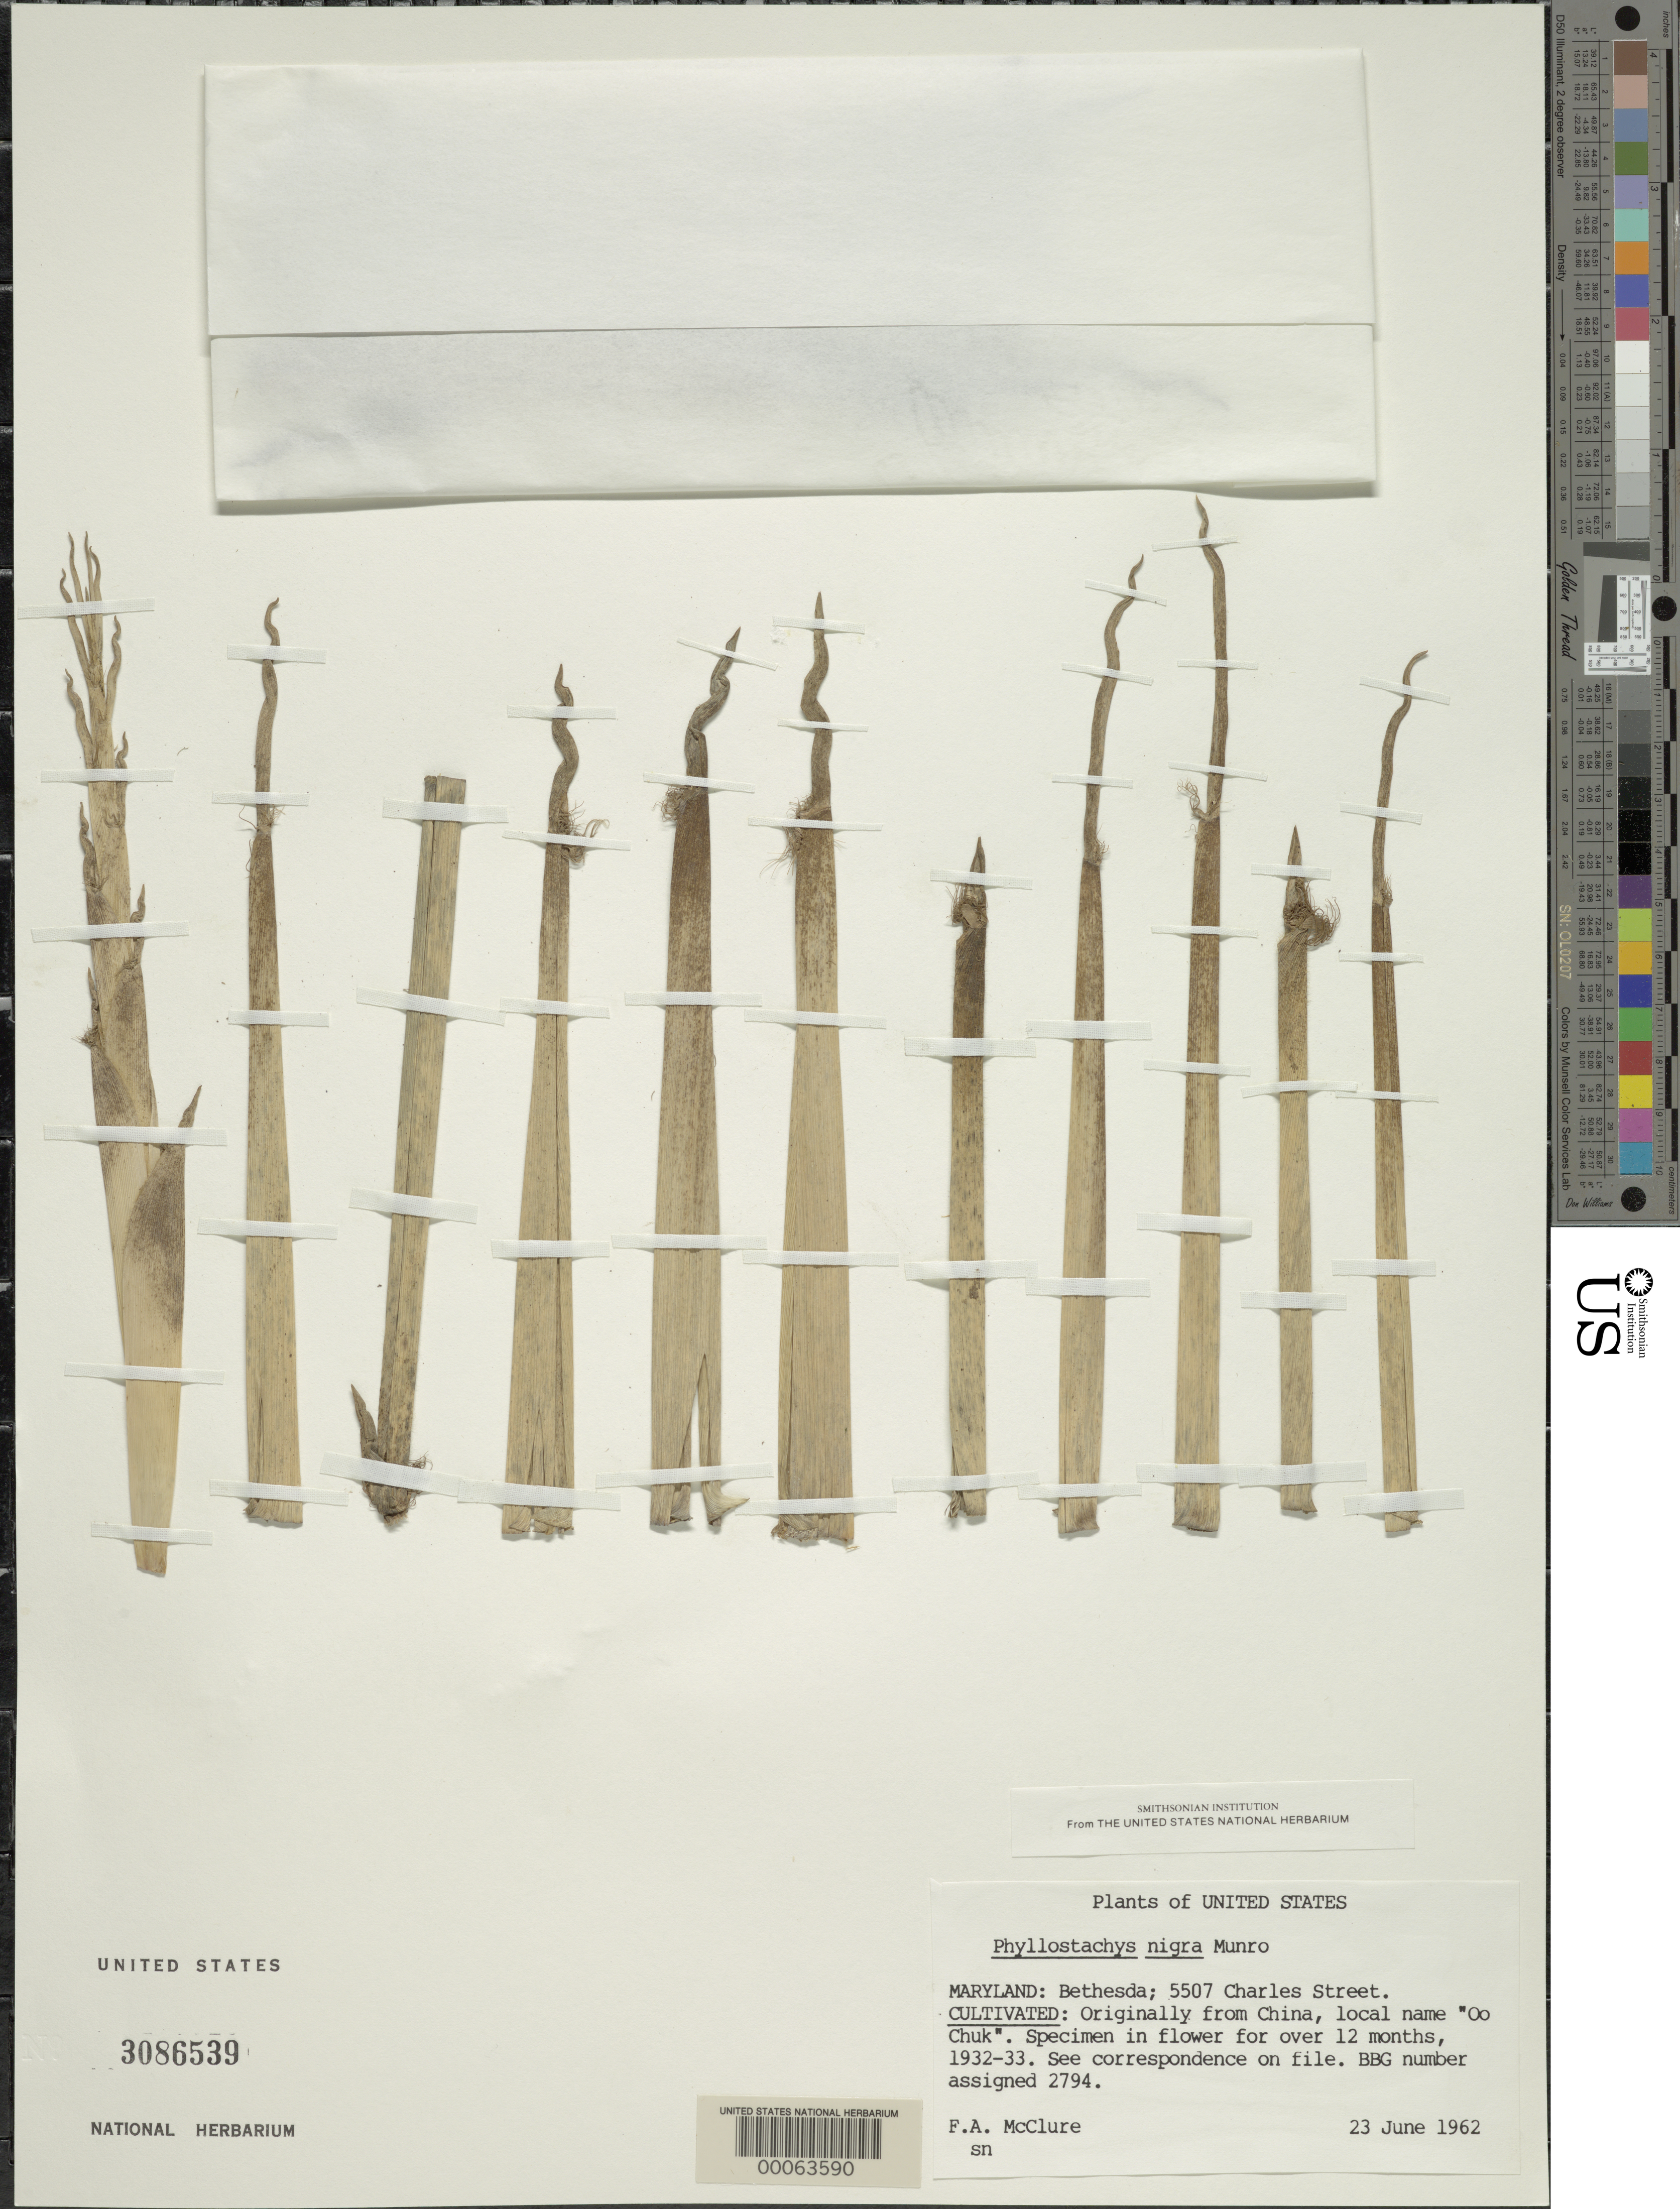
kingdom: Plantae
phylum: Tracheophyta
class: Liliopsida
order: Poales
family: Poaceae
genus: Phyllostachys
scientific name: Phyllostachys nigra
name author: (Lodd. ex Lindl.) Munro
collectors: F. A. McClure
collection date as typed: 23 Jun 1962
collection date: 1962-06-23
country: United States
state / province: Maryland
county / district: Montgomery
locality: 5507 Charles Street, Bethesda (McClure's garden)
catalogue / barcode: US 3086539